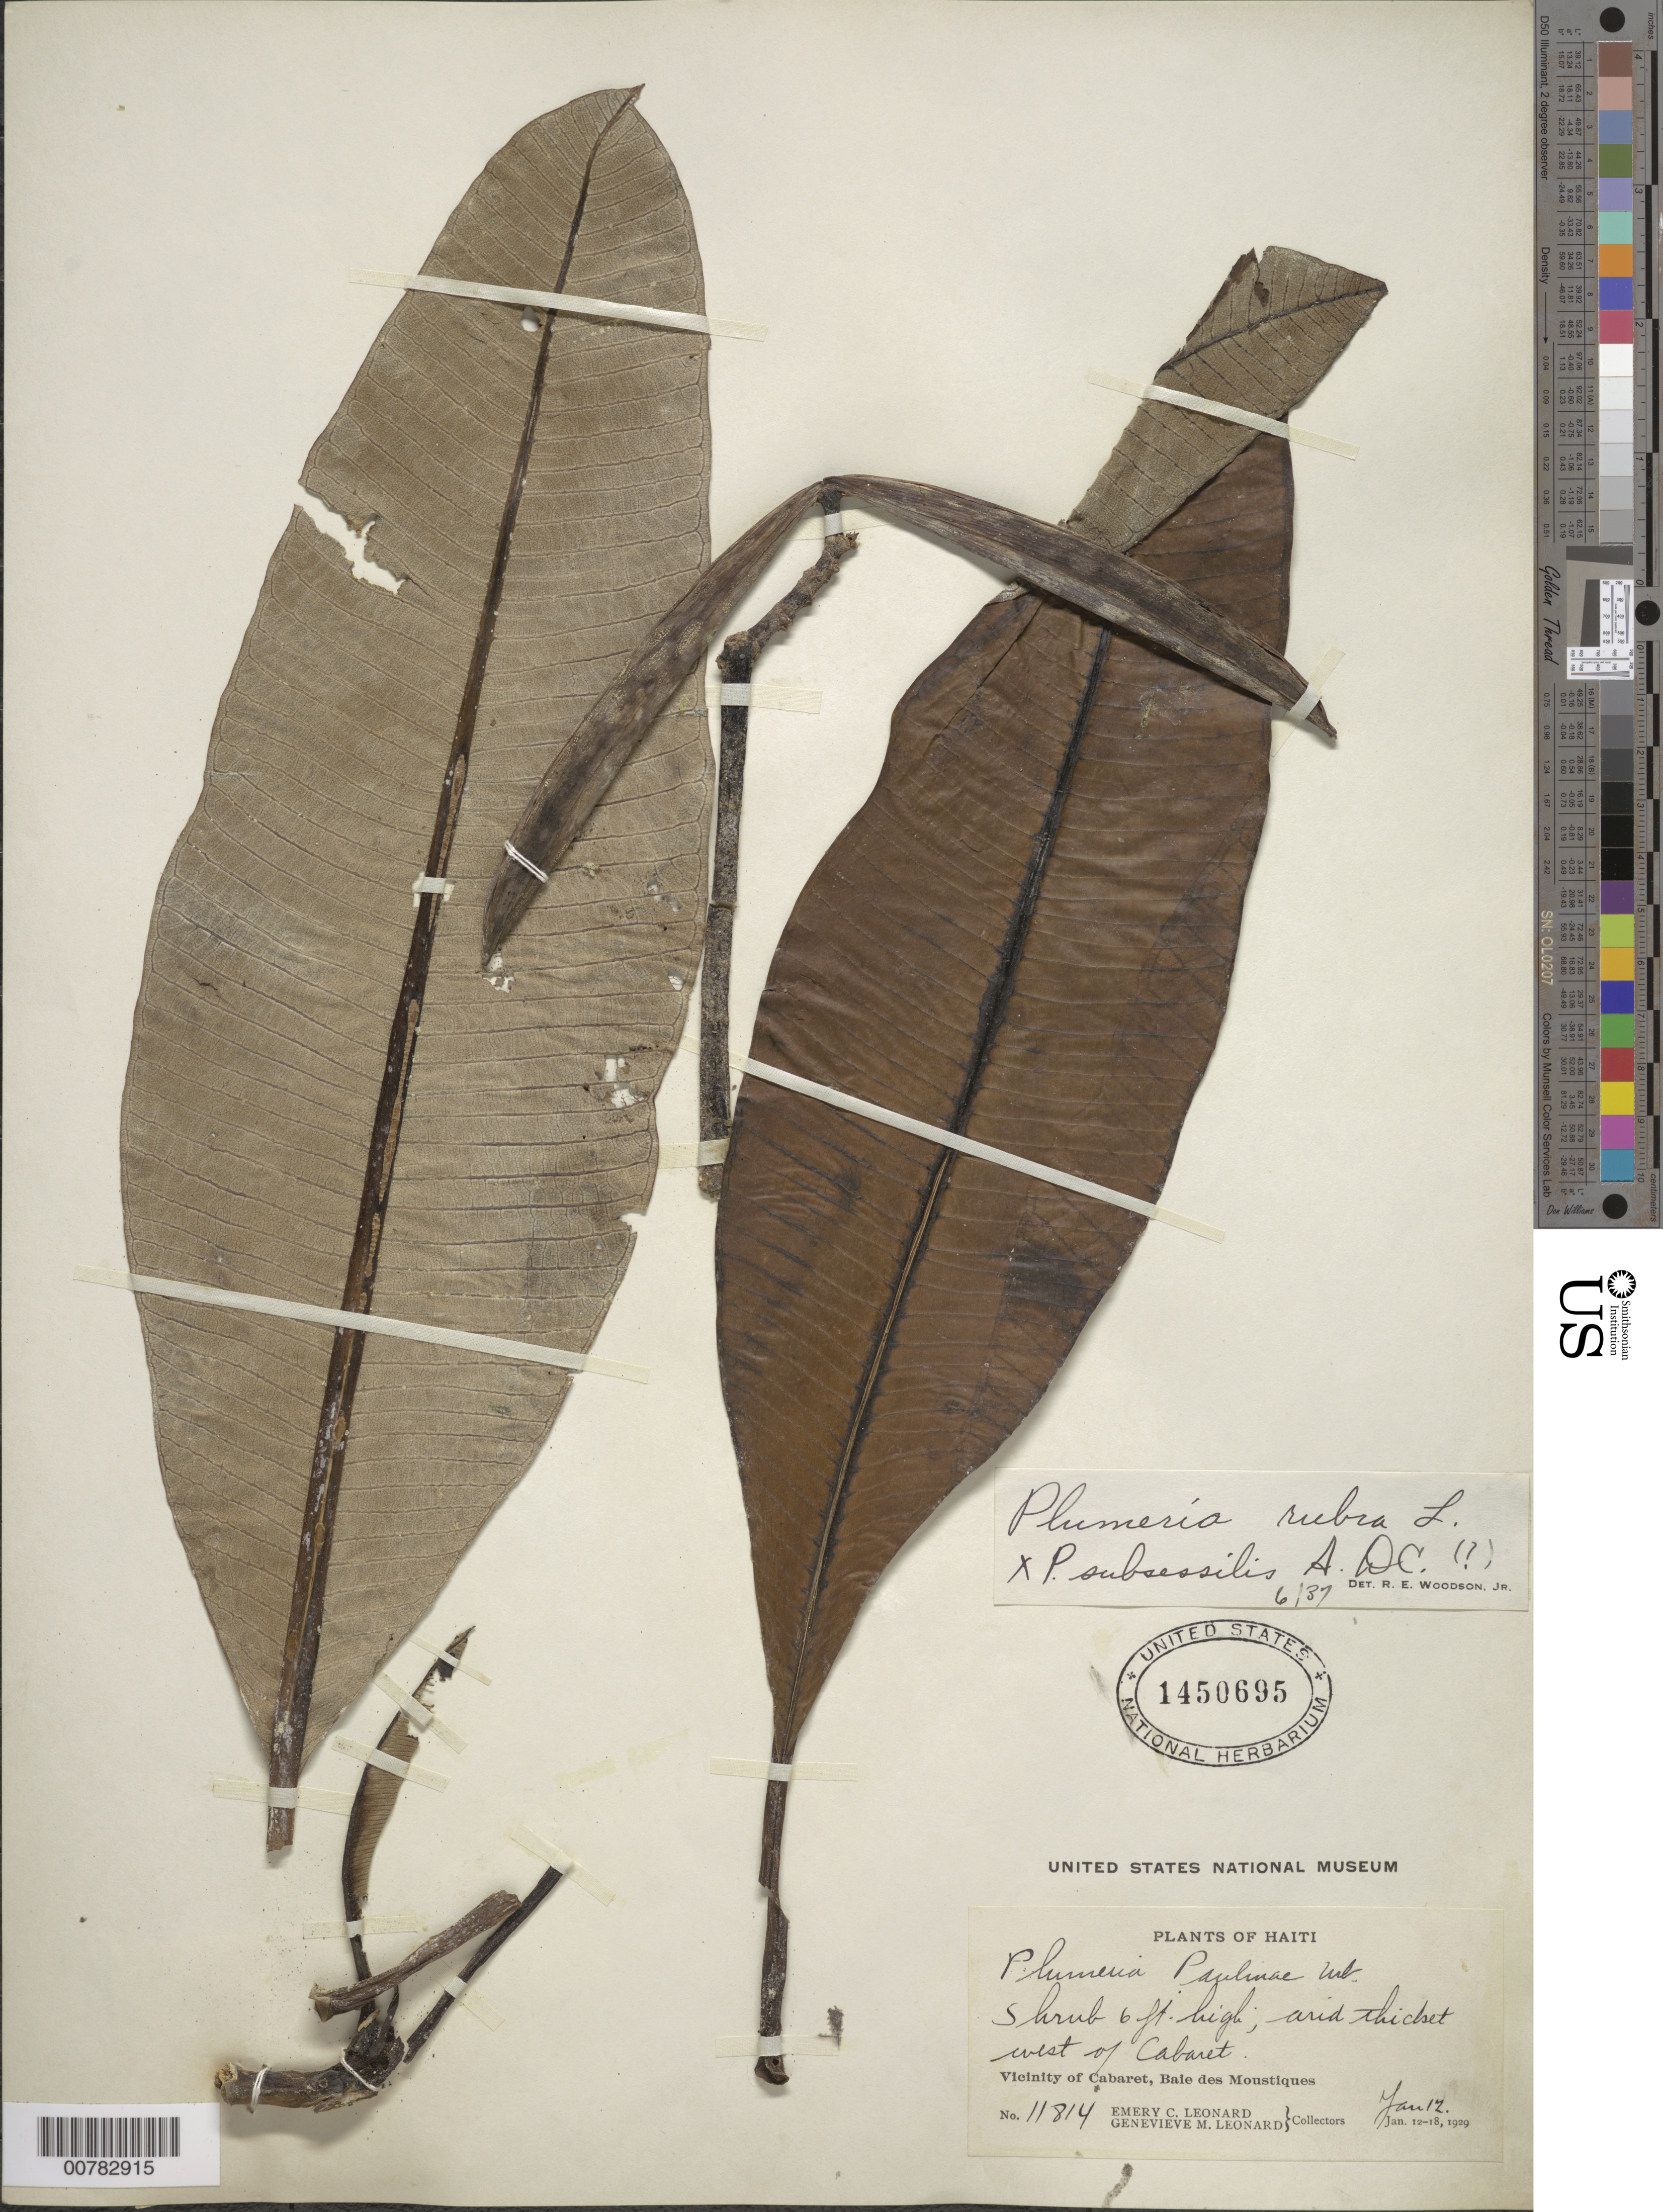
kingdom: Plantae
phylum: Tracheophyta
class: Magnoliopsida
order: Gentianales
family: Apocynaceae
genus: Plumeria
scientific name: Plumeria rubra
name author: L.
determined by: Woodson, R. E., Jr.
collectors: E. C. Leonard & G. M. Leonard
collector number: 11814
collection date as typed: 12 Jan 1929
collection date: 1929-01-12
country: Haiti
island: Hispaniola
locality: Baie des Moustiques, vicinity of Cabaret, west of Cabaret.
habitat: Arid thicket.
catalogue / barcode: US 1450695